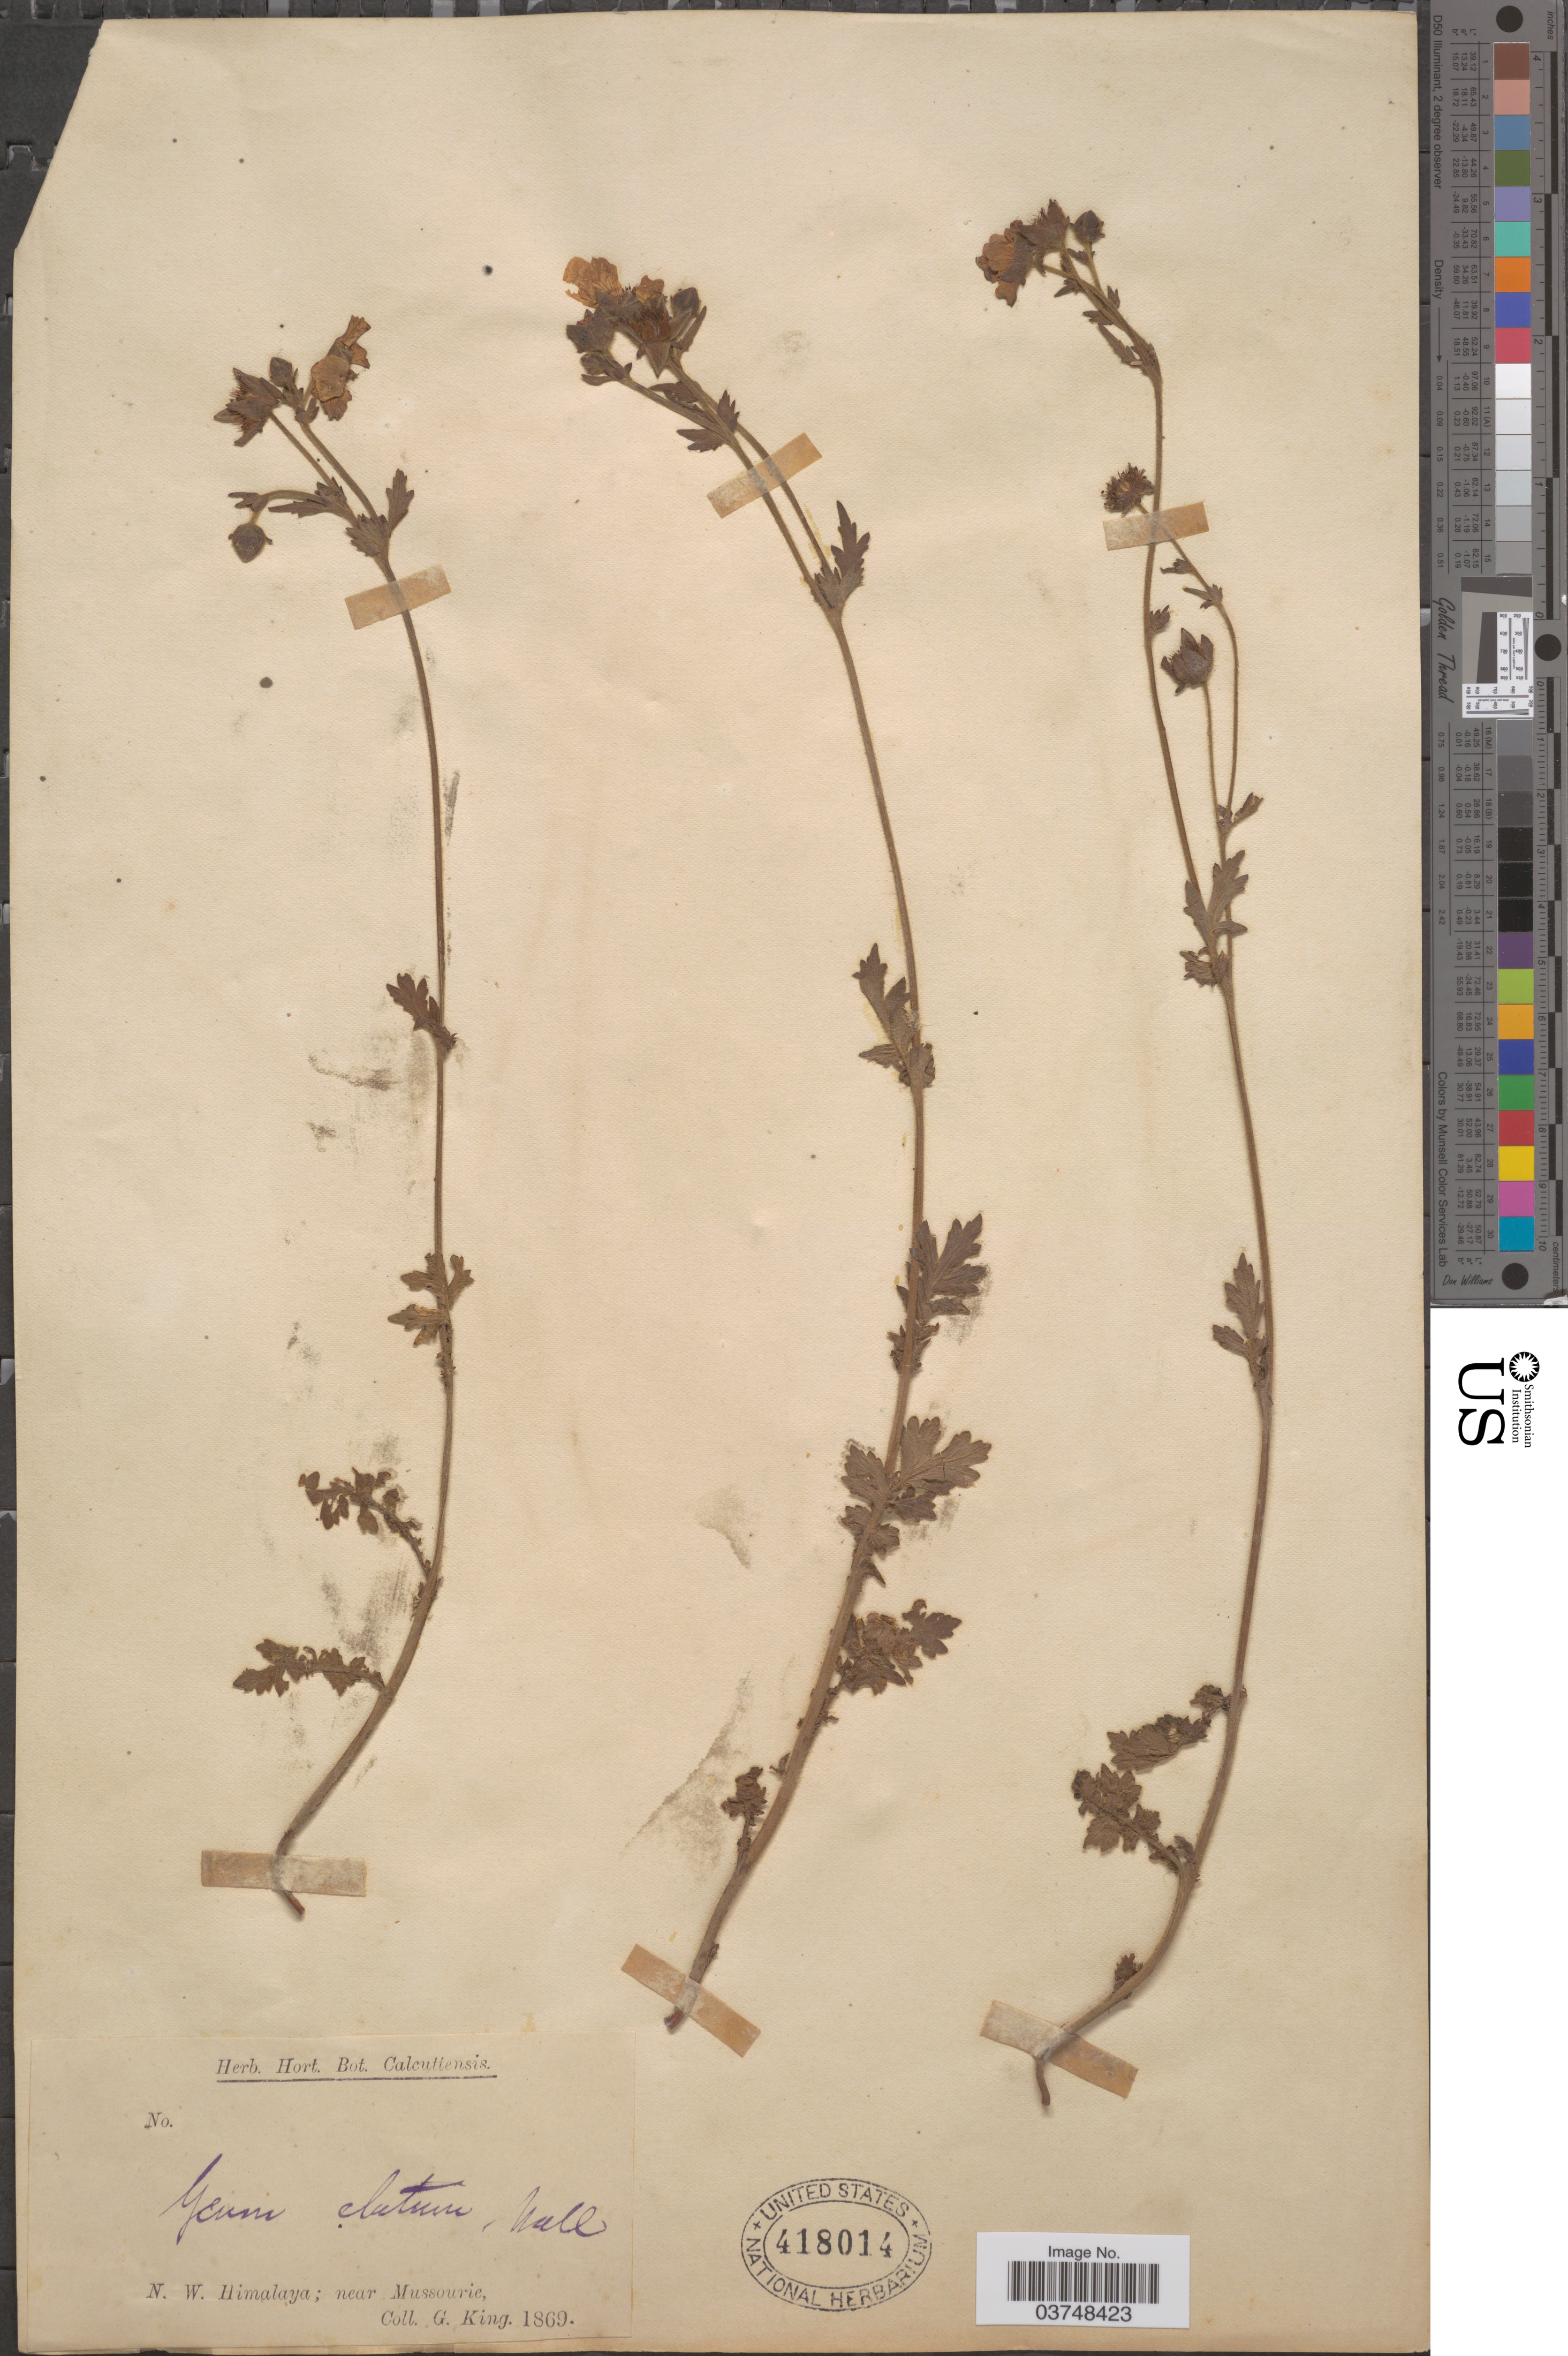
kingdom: Plantae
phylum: Tracheophyta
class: Magnoliopsida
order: Rosales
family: Rosaceae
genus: Geum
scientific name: Geum elatum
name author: Wall. ex G. Don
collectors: G. King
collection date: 1869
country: India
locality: N. W. Himalaya; near Mussourie.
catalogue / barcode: US 418014